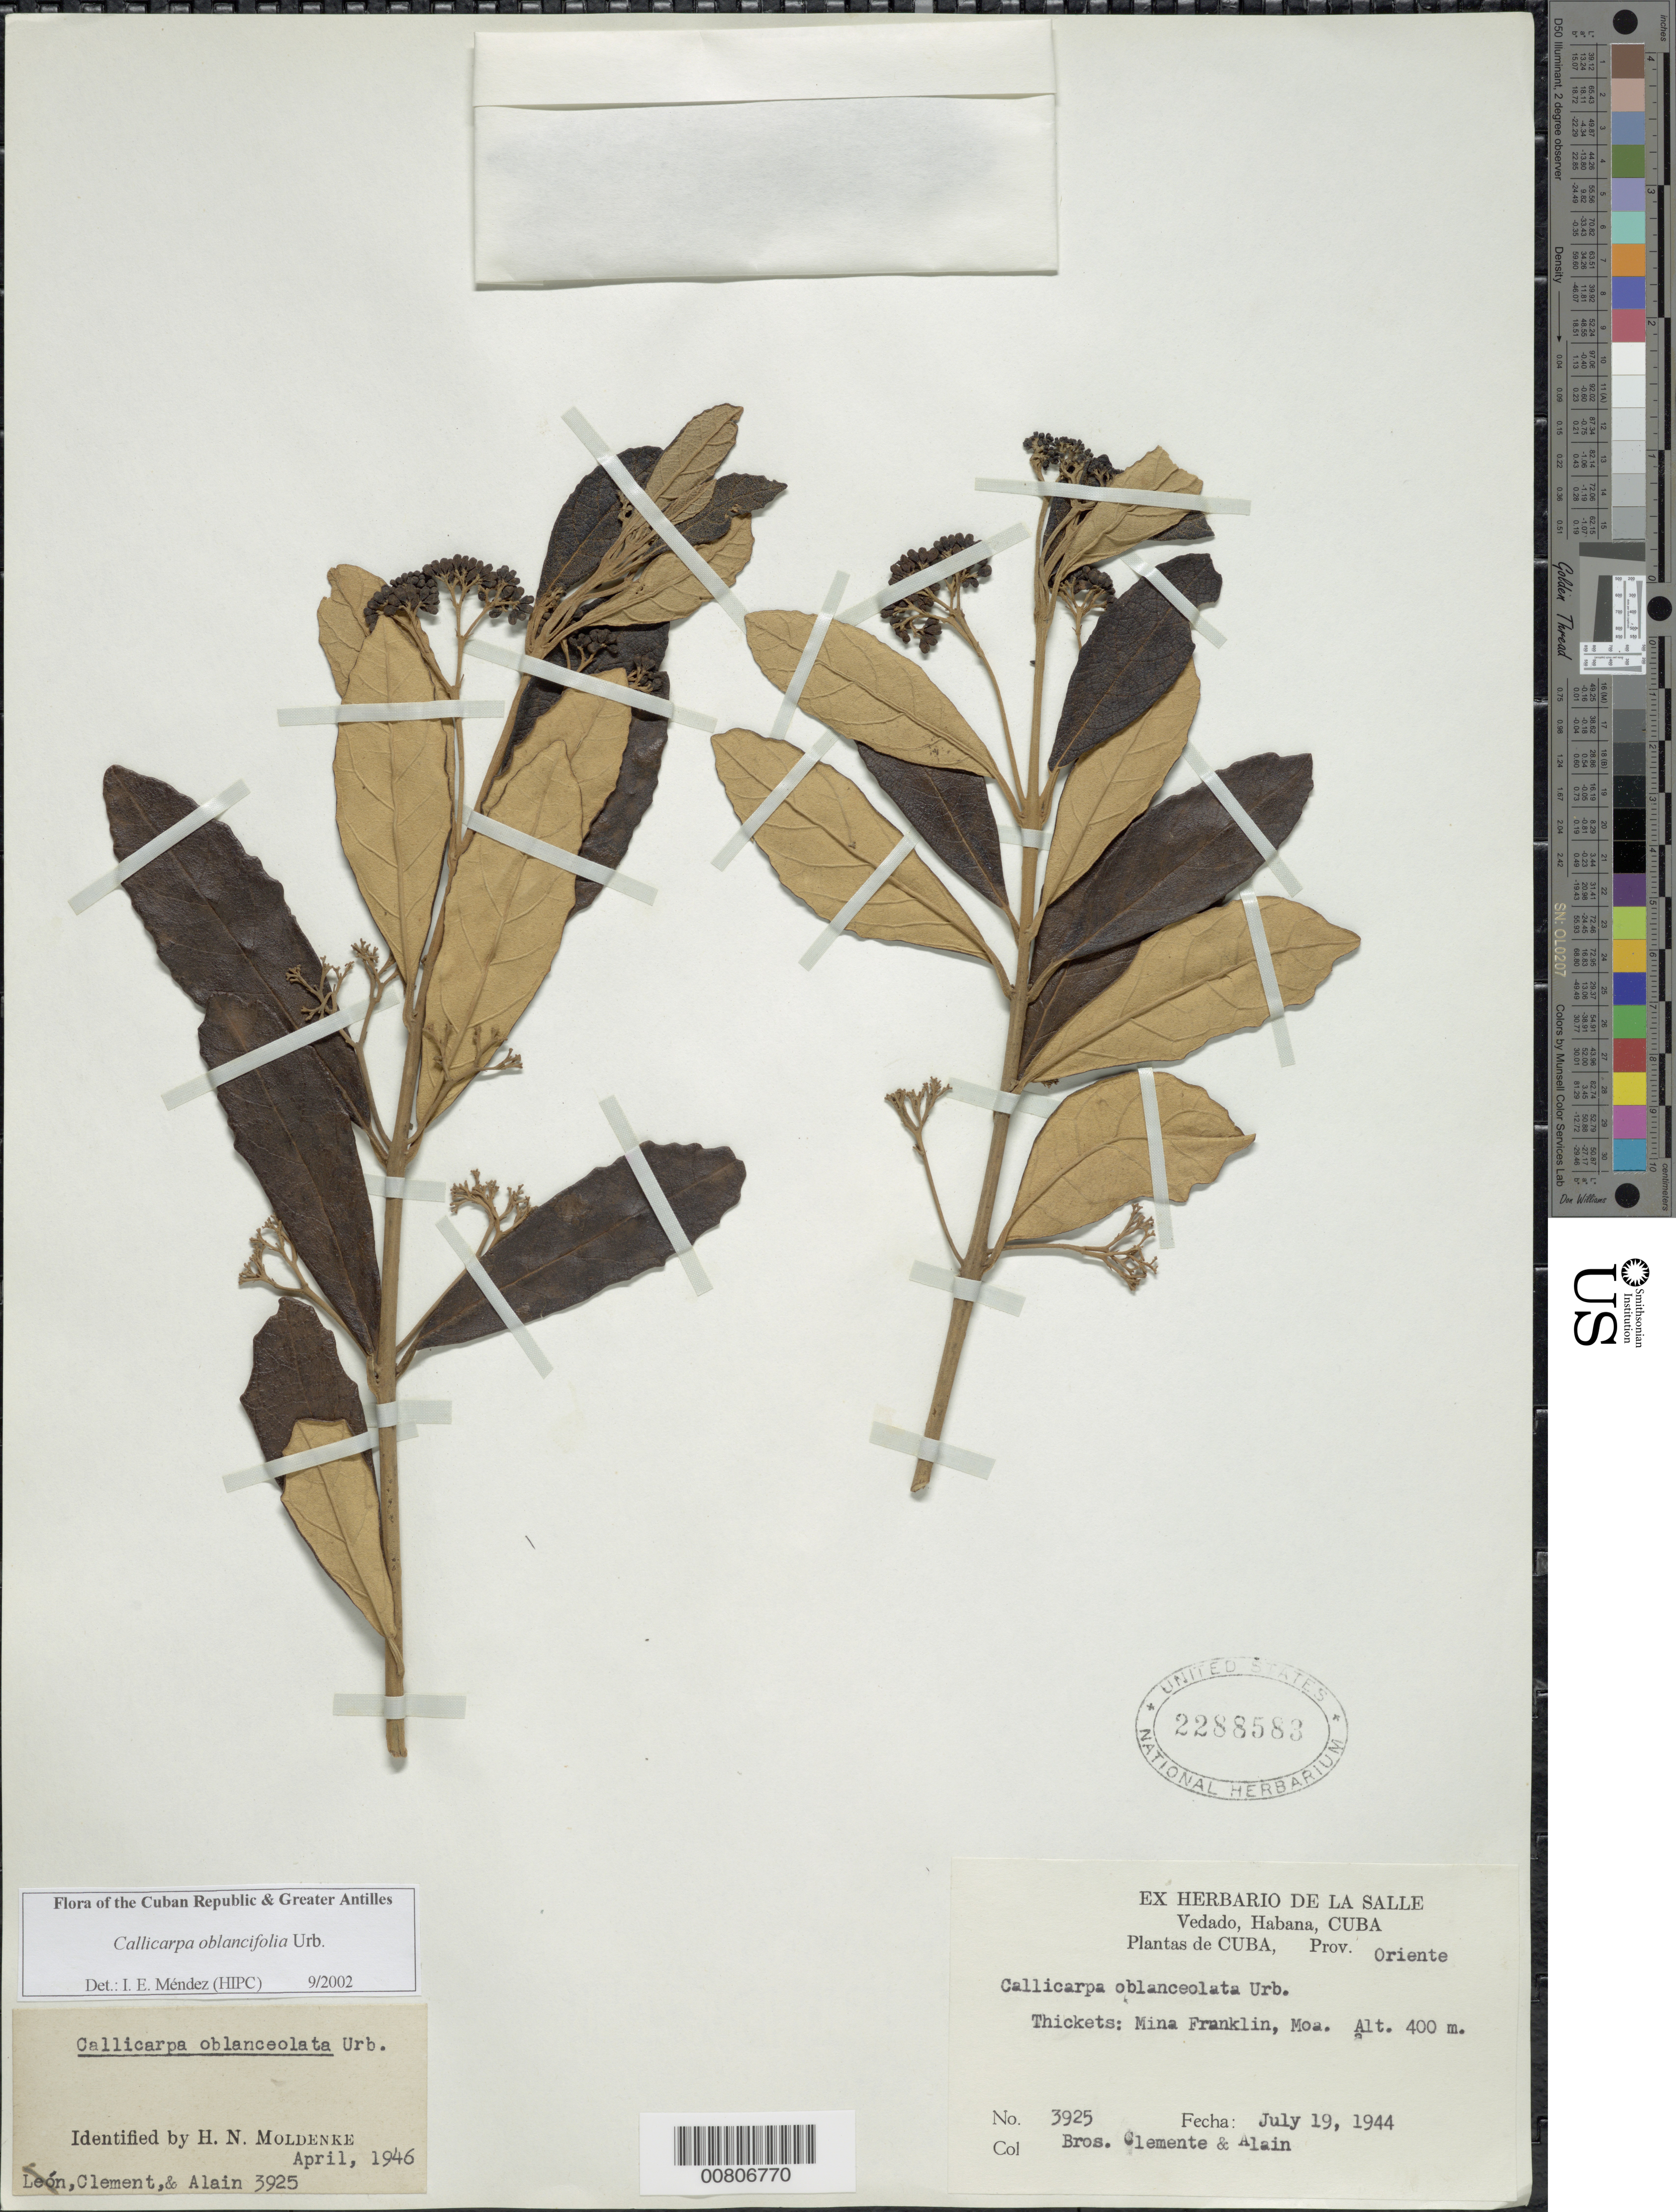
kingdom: Plantae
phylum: Tracheophyta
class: Magnoliopsida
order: Lamiales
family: Lamiaceae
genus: Callicarpa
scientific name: Callicarpa oblanceolata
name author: Urb.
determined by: Méndez, Isidro E., (HIPC)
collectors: Bro. Clemente & A. H. Liogier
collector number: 3925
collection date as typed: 19 Jul 1944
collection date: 1944-07-19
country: Cuba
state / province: Holguín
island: Cuba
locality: Mina Franklin, Moa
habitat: Thickets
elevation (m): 400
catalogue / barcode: US 2288583